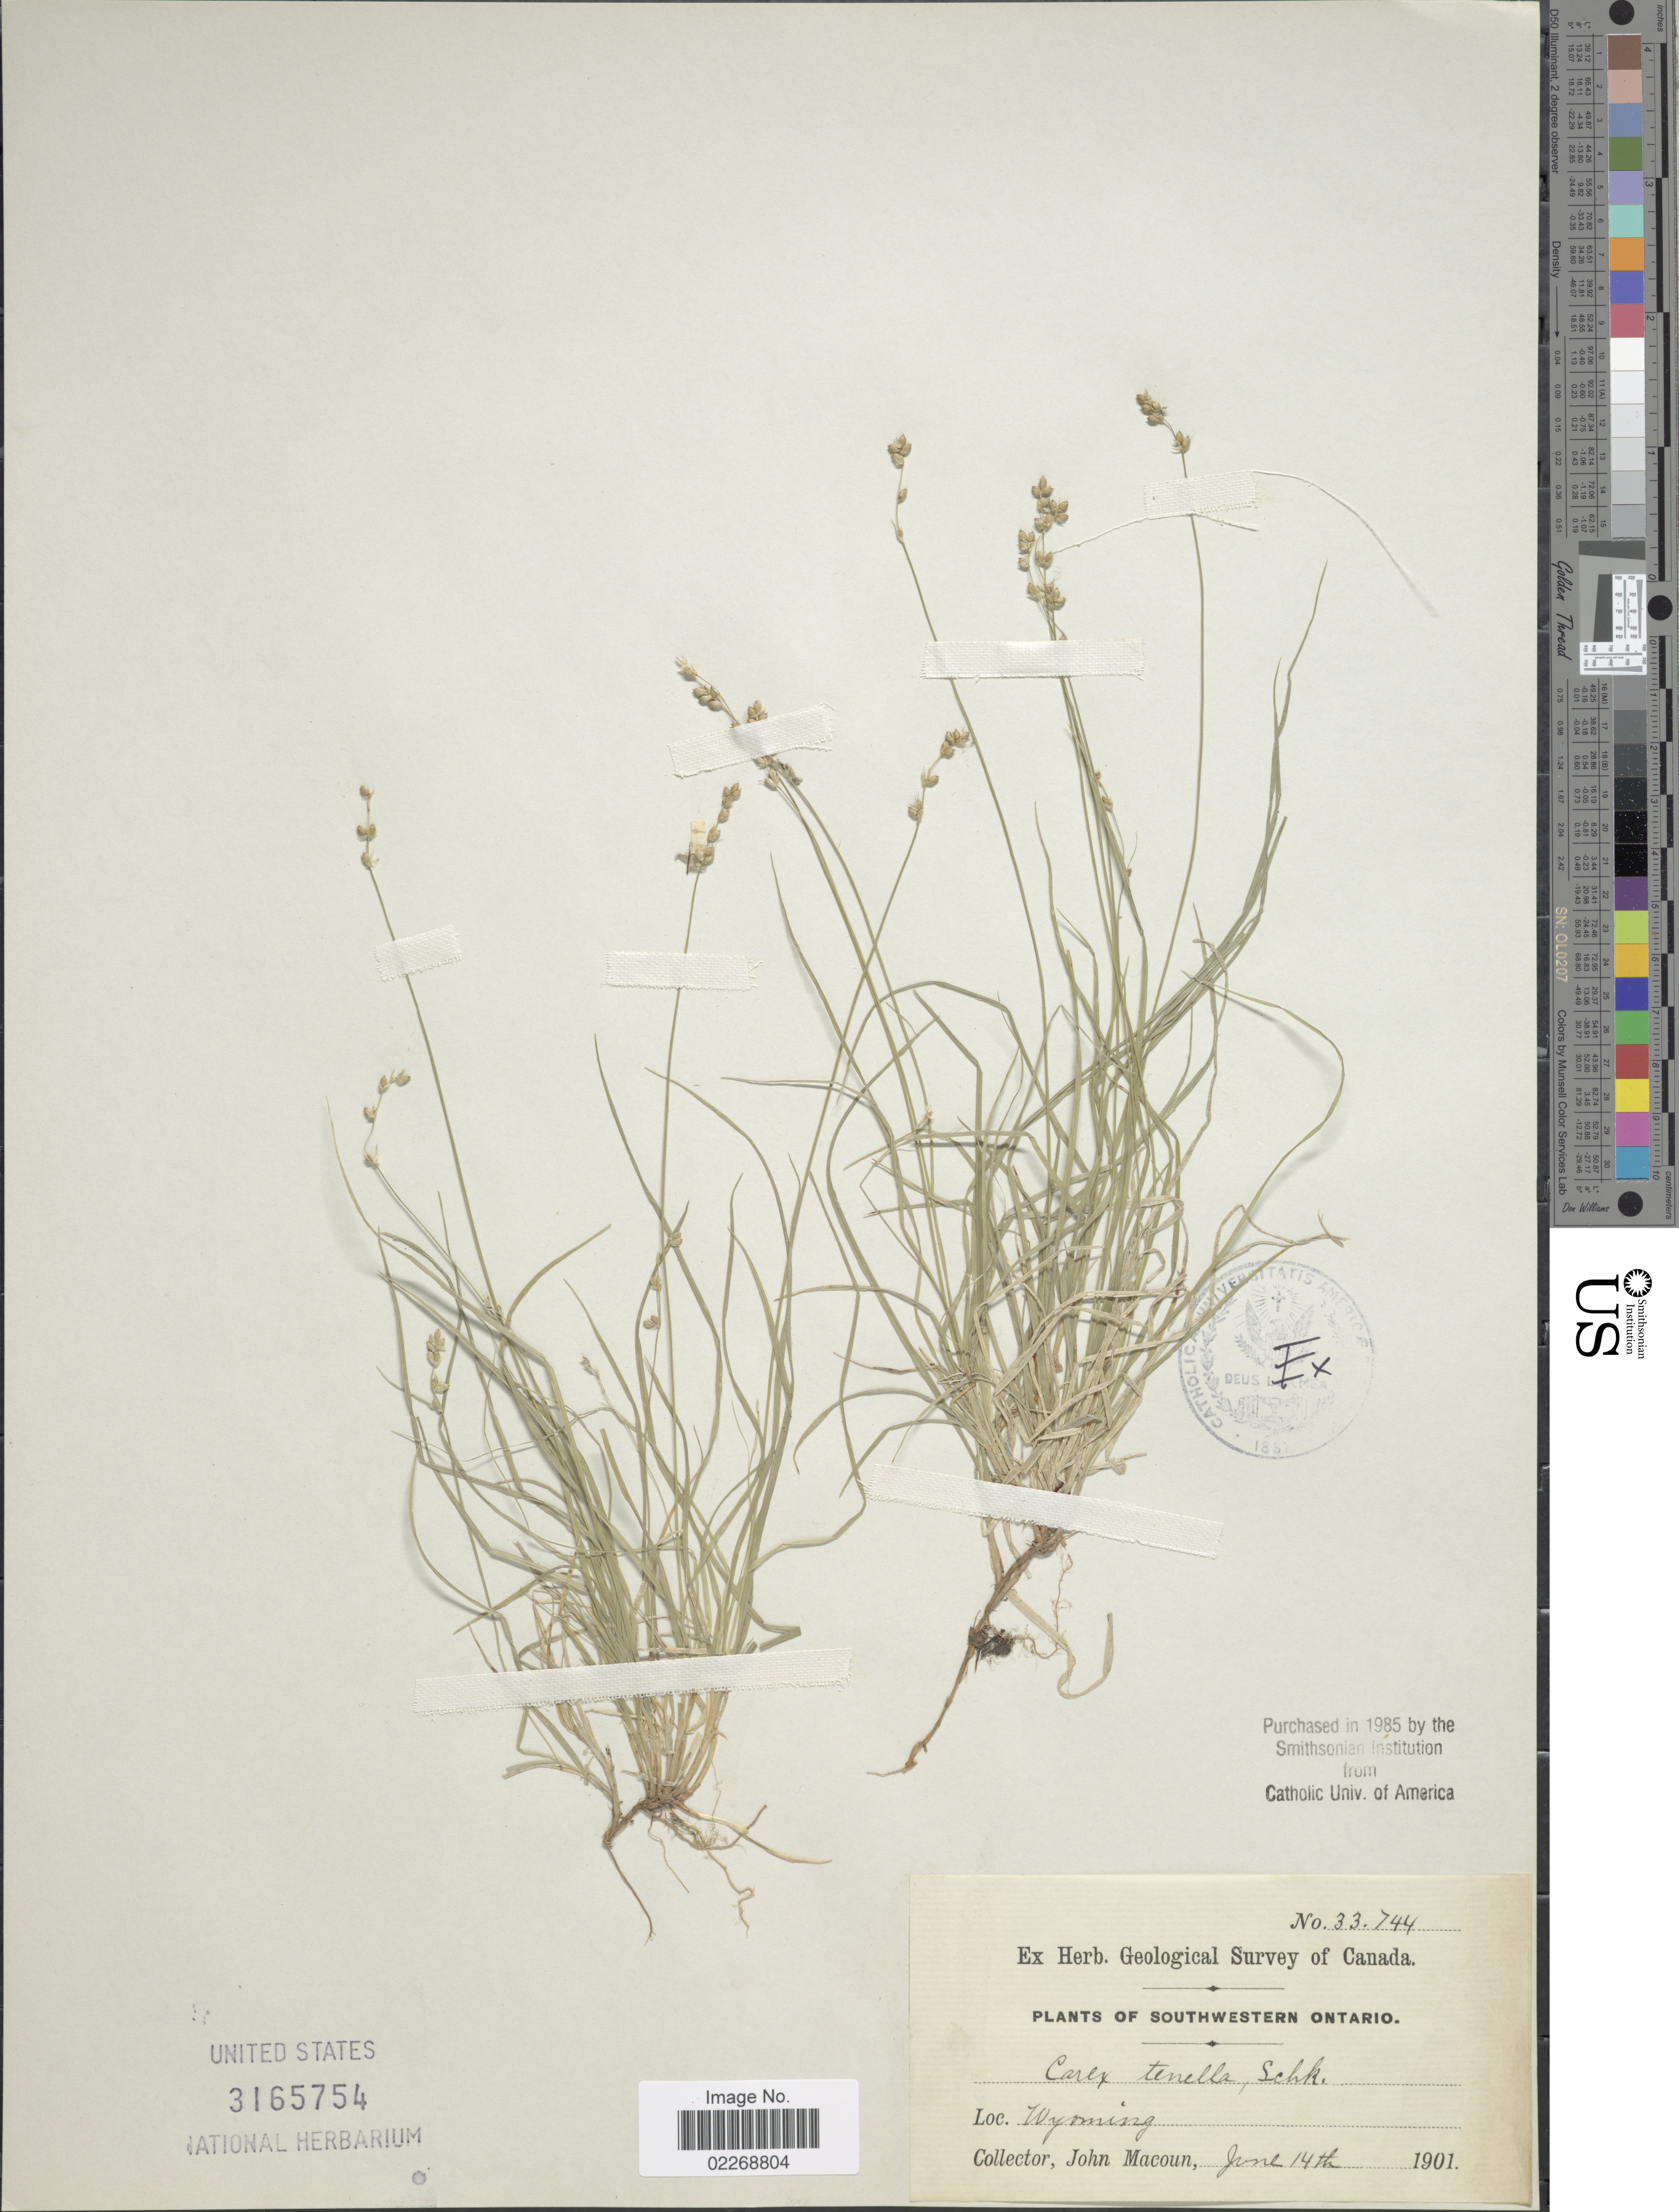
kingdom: Plantae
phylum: Tracheophyta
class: Liliopsida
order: Poales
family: Cyperaceae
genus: Carex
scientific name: Carex disperma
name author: Dewey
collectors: J. Macoun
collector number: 33744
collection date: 1901-06-14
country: Canada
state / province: Ontario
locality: Southwestern Ontario. Wyoming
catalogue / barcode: US 3165754